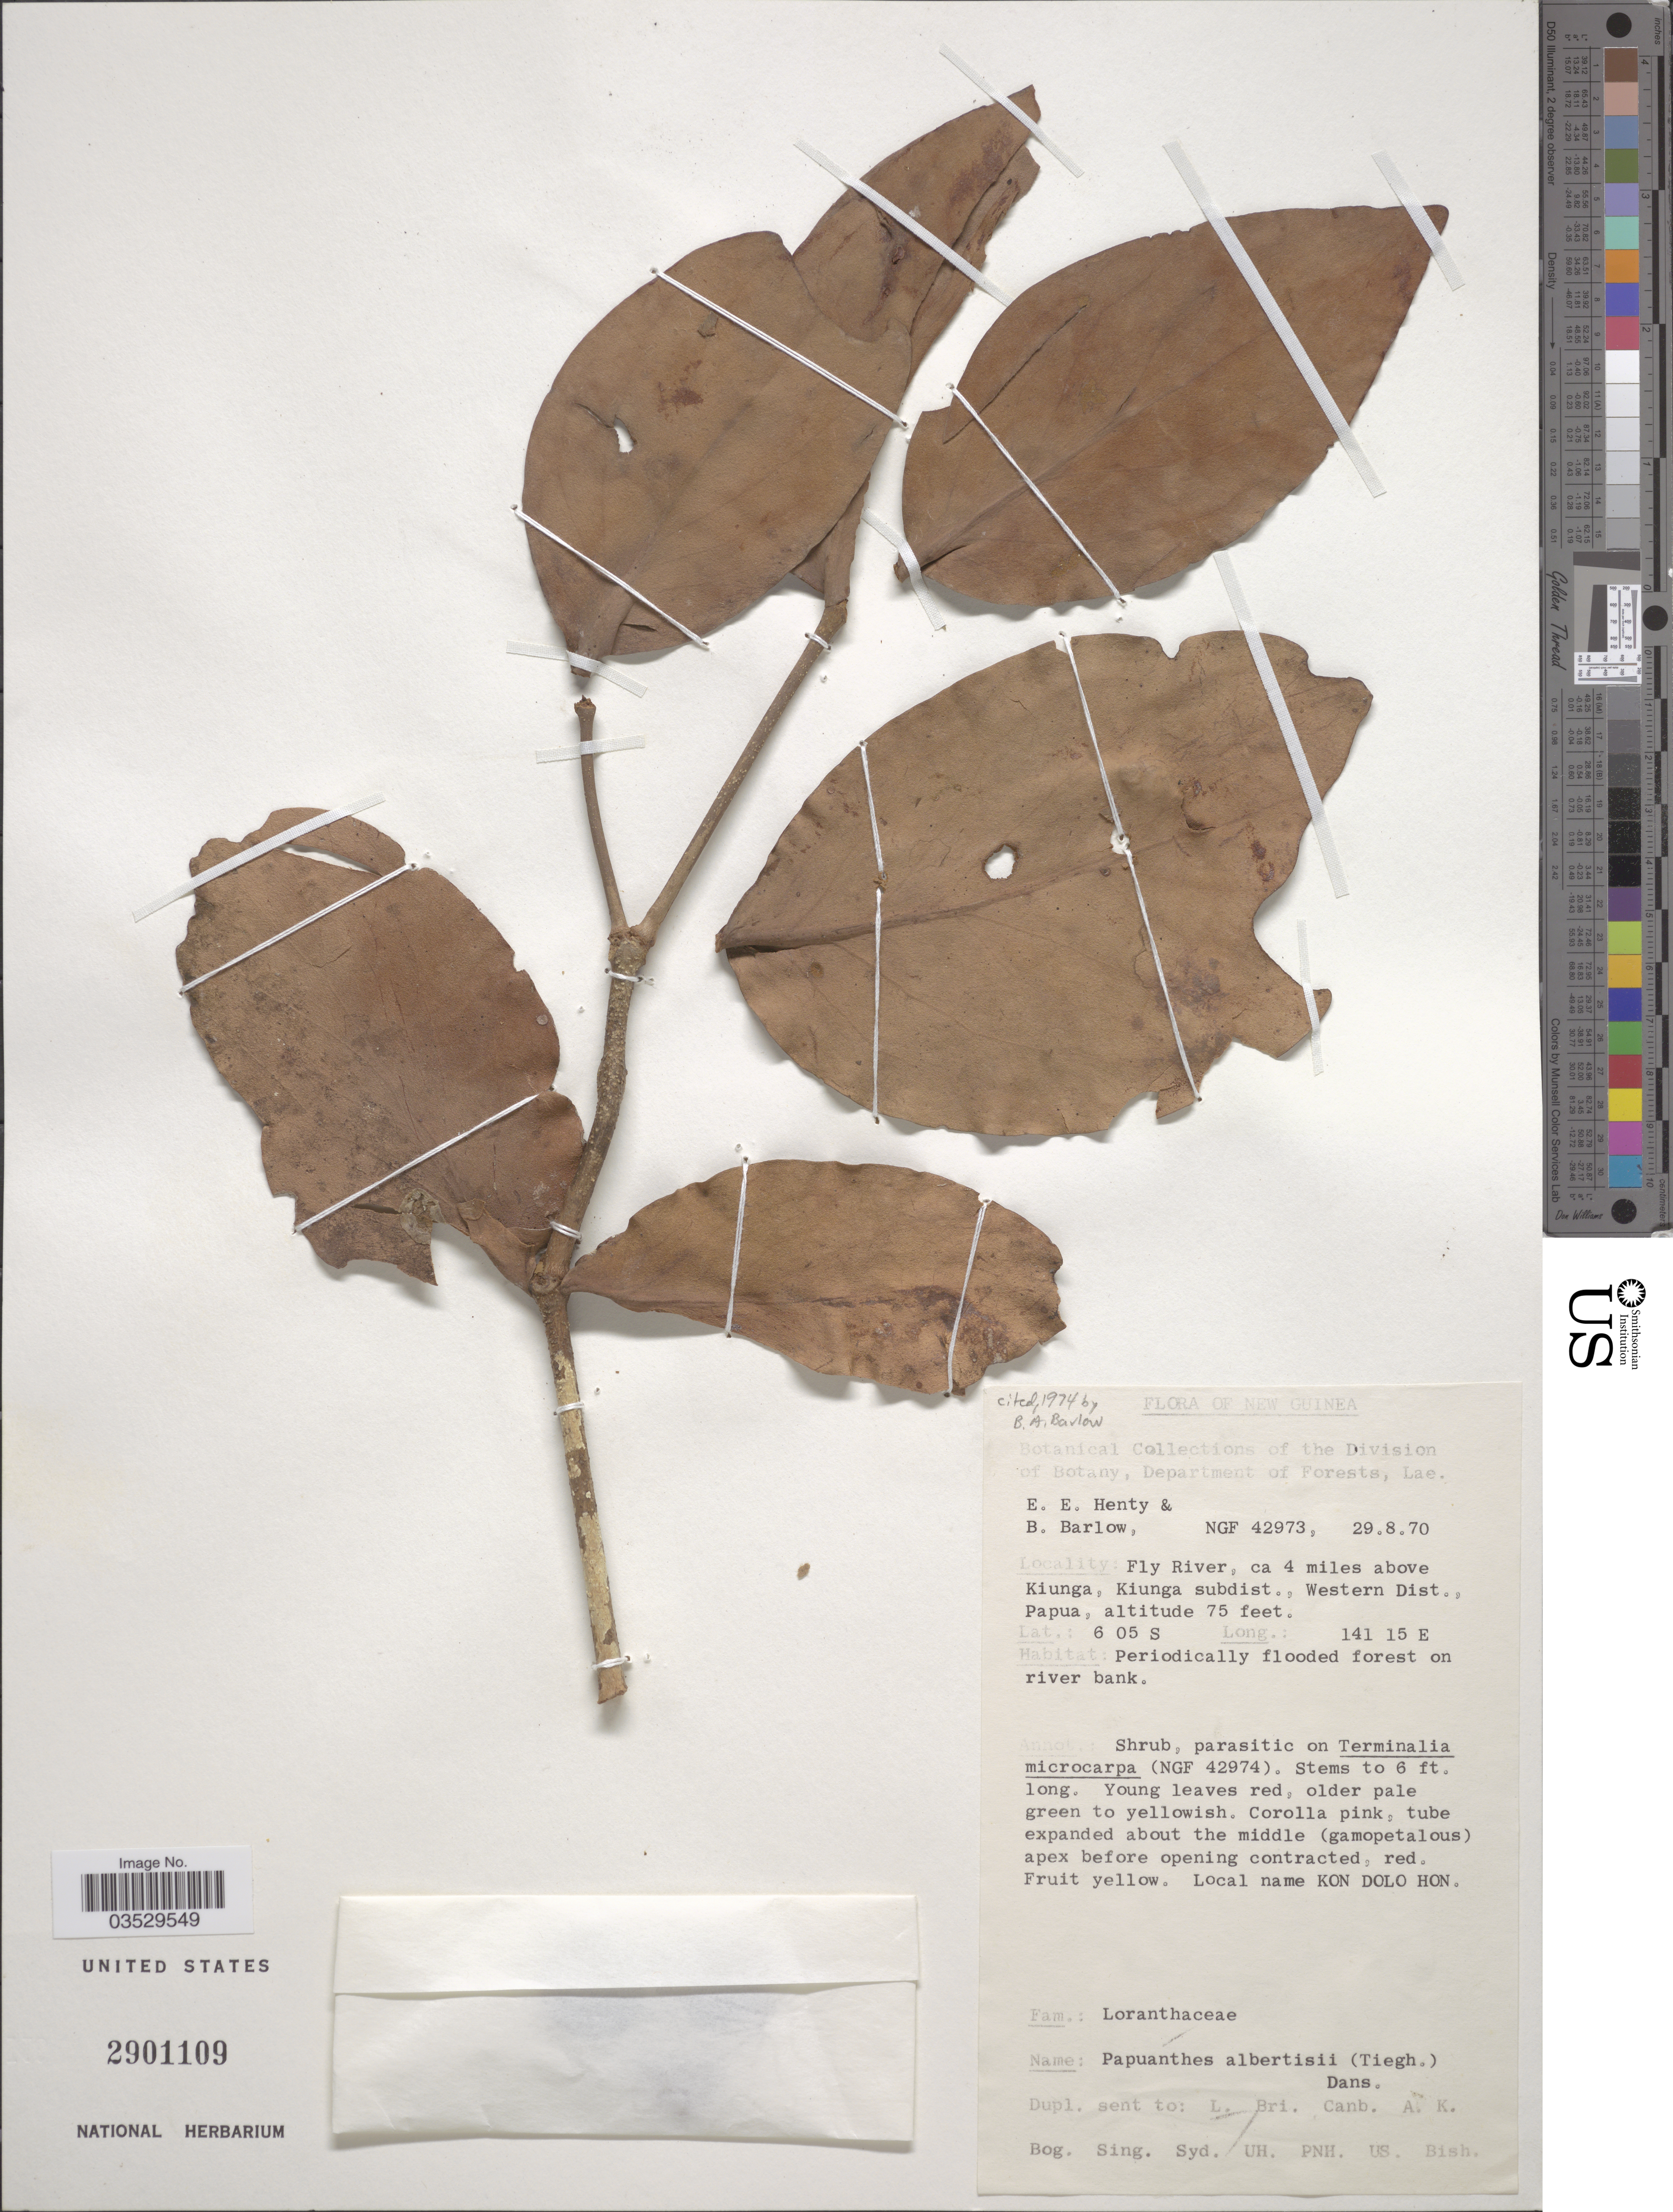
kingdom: Plantae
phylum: Tracheophyta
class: Magnoliopsida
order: Santalales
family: Loranthaceae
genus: Papuanthes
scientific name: Papuanthes albertisii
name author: (Tiegh.) Danser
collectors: E. Henty & Barlow, B.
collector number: NGF 42973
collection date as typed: Transcribed d/m/y: 29/8/70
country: Papua New Guinea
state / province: Manus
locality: New Guinea. Fly River, ca 4 miles above Kiunga, Kiunga subdist., Western Dist., Papua.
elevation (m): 23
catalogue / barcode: US 2901109